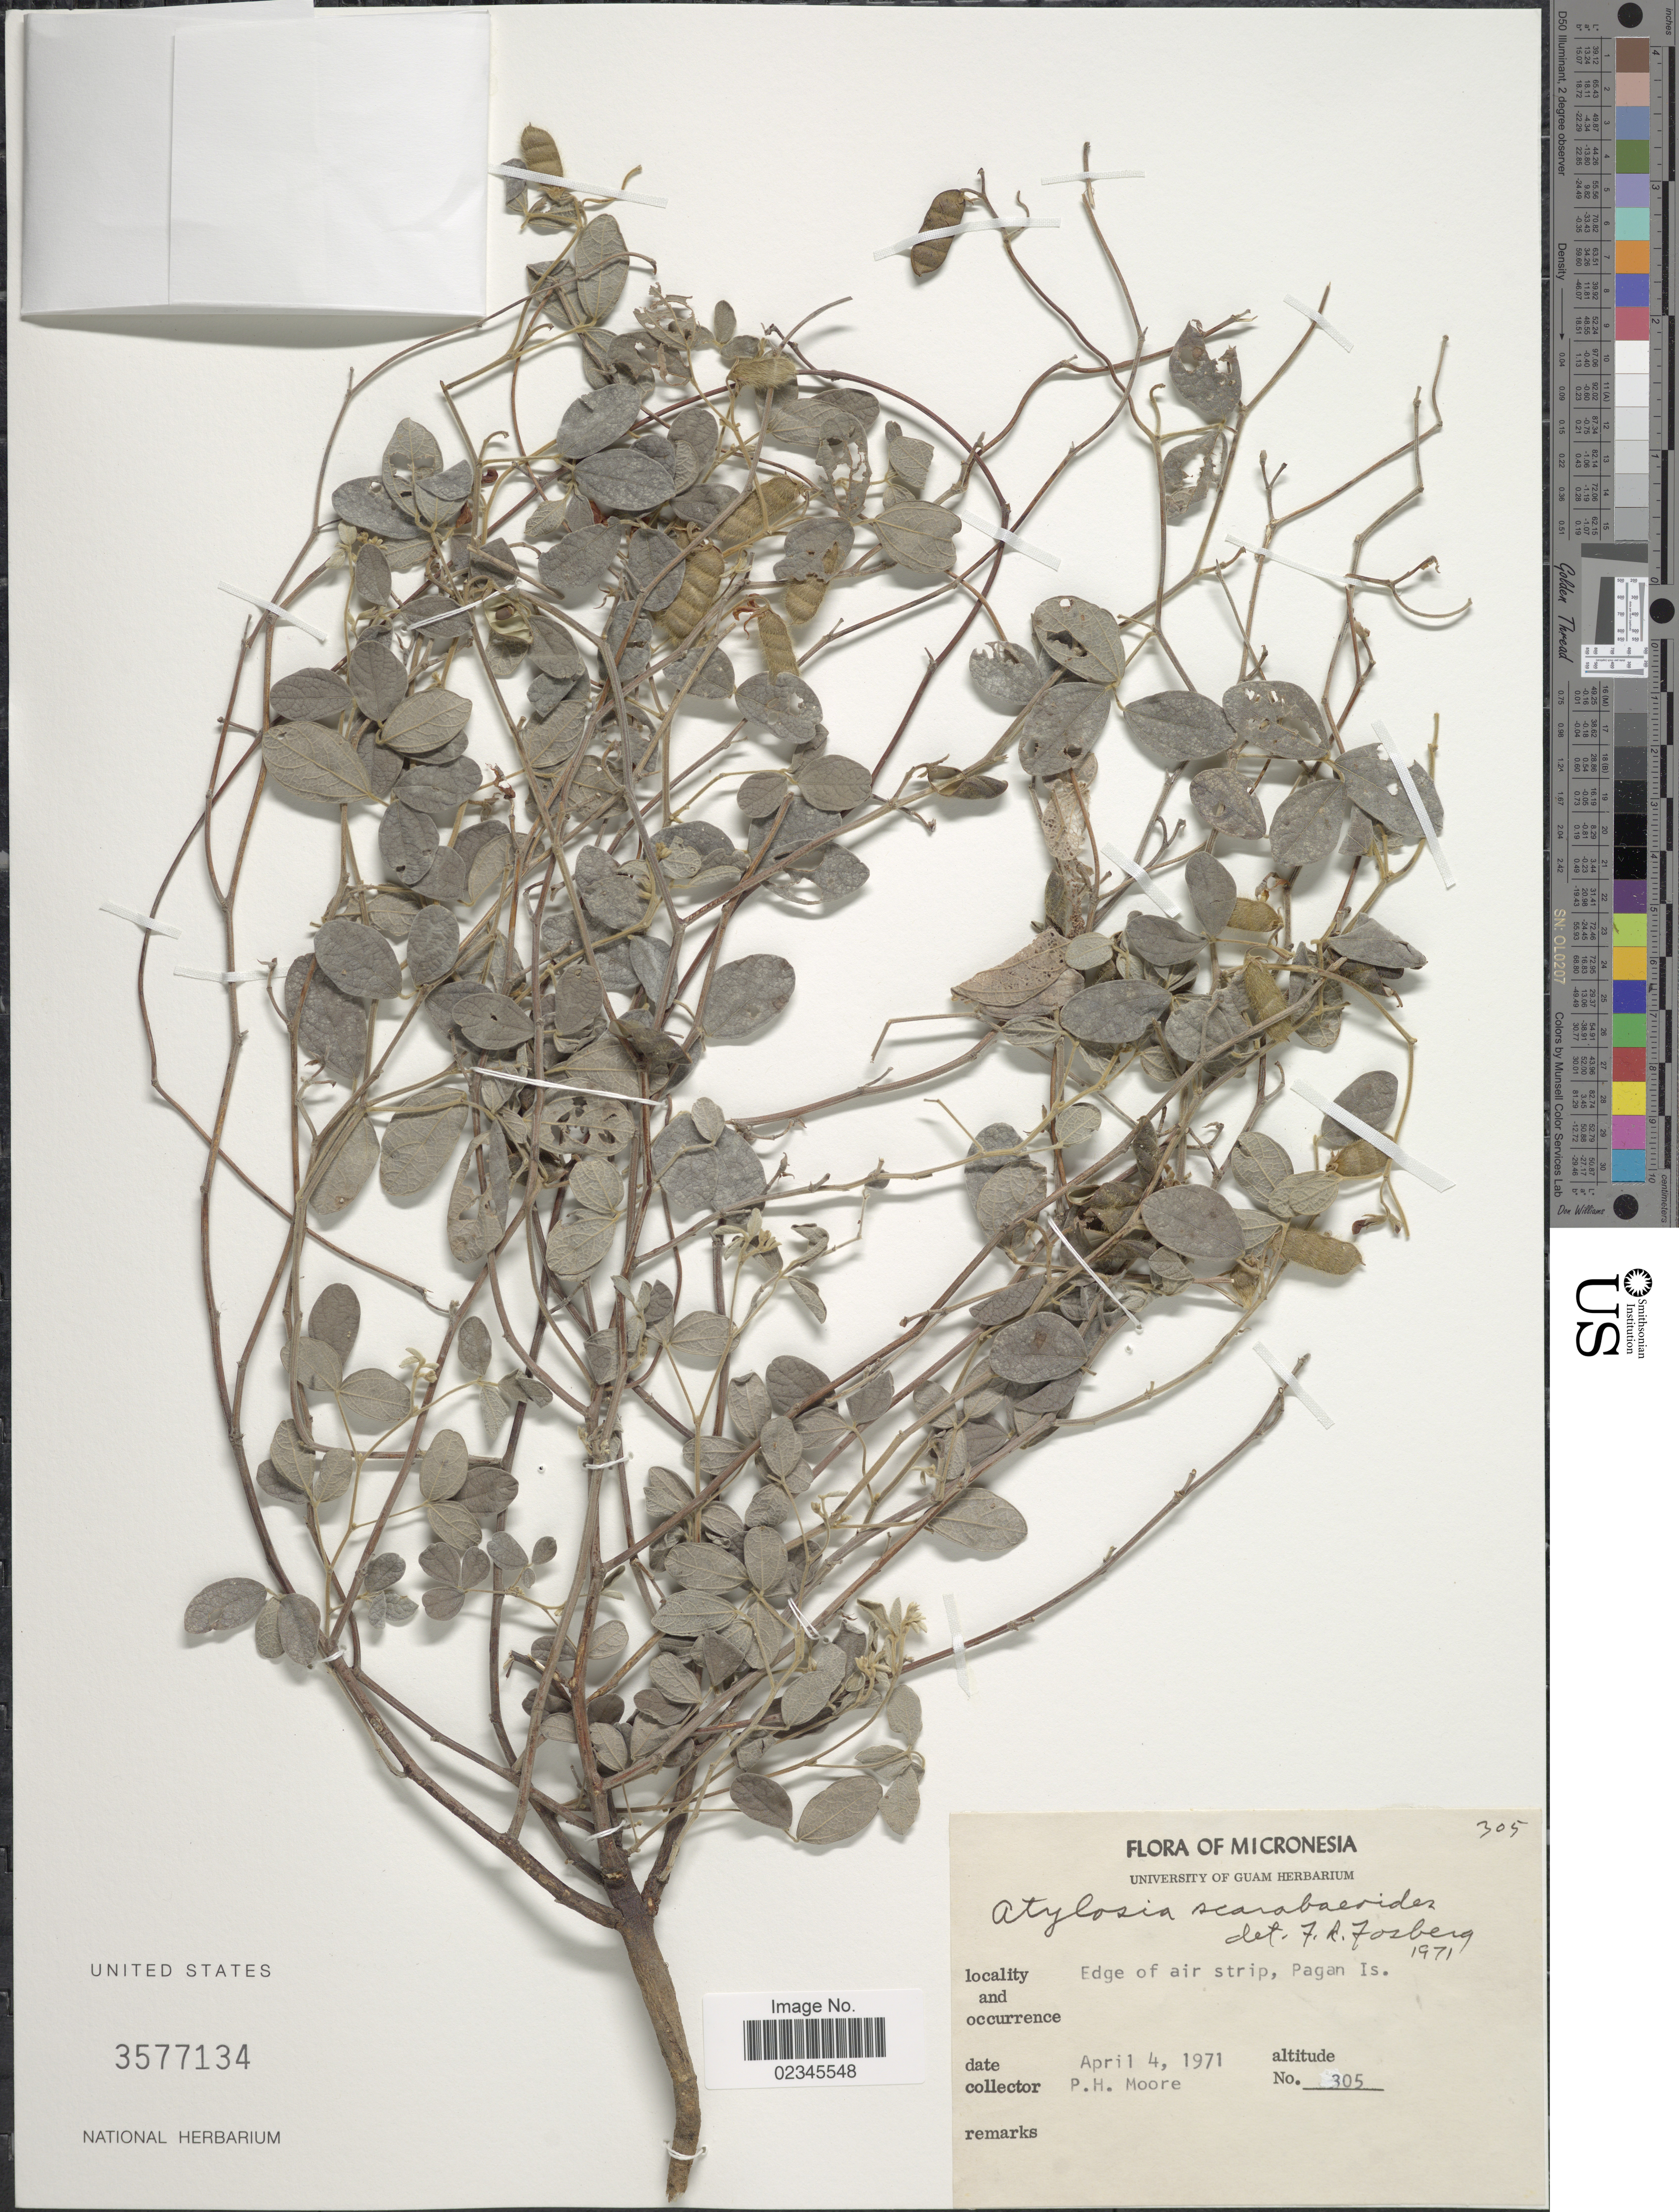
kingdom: Plantae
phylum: Tracheophyta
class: Magnoliopsida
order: Fabales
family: Fabaceae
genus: Cajanus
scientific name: Cajanus scarabaeoides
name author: (L.) Thou. ex Graham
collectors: P. H. Moore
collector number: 305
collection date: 1971-04-04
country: Northern Mariana Islands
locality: Micronesia. Edge of air strip, Pagan Is.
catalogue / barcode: US 3577134